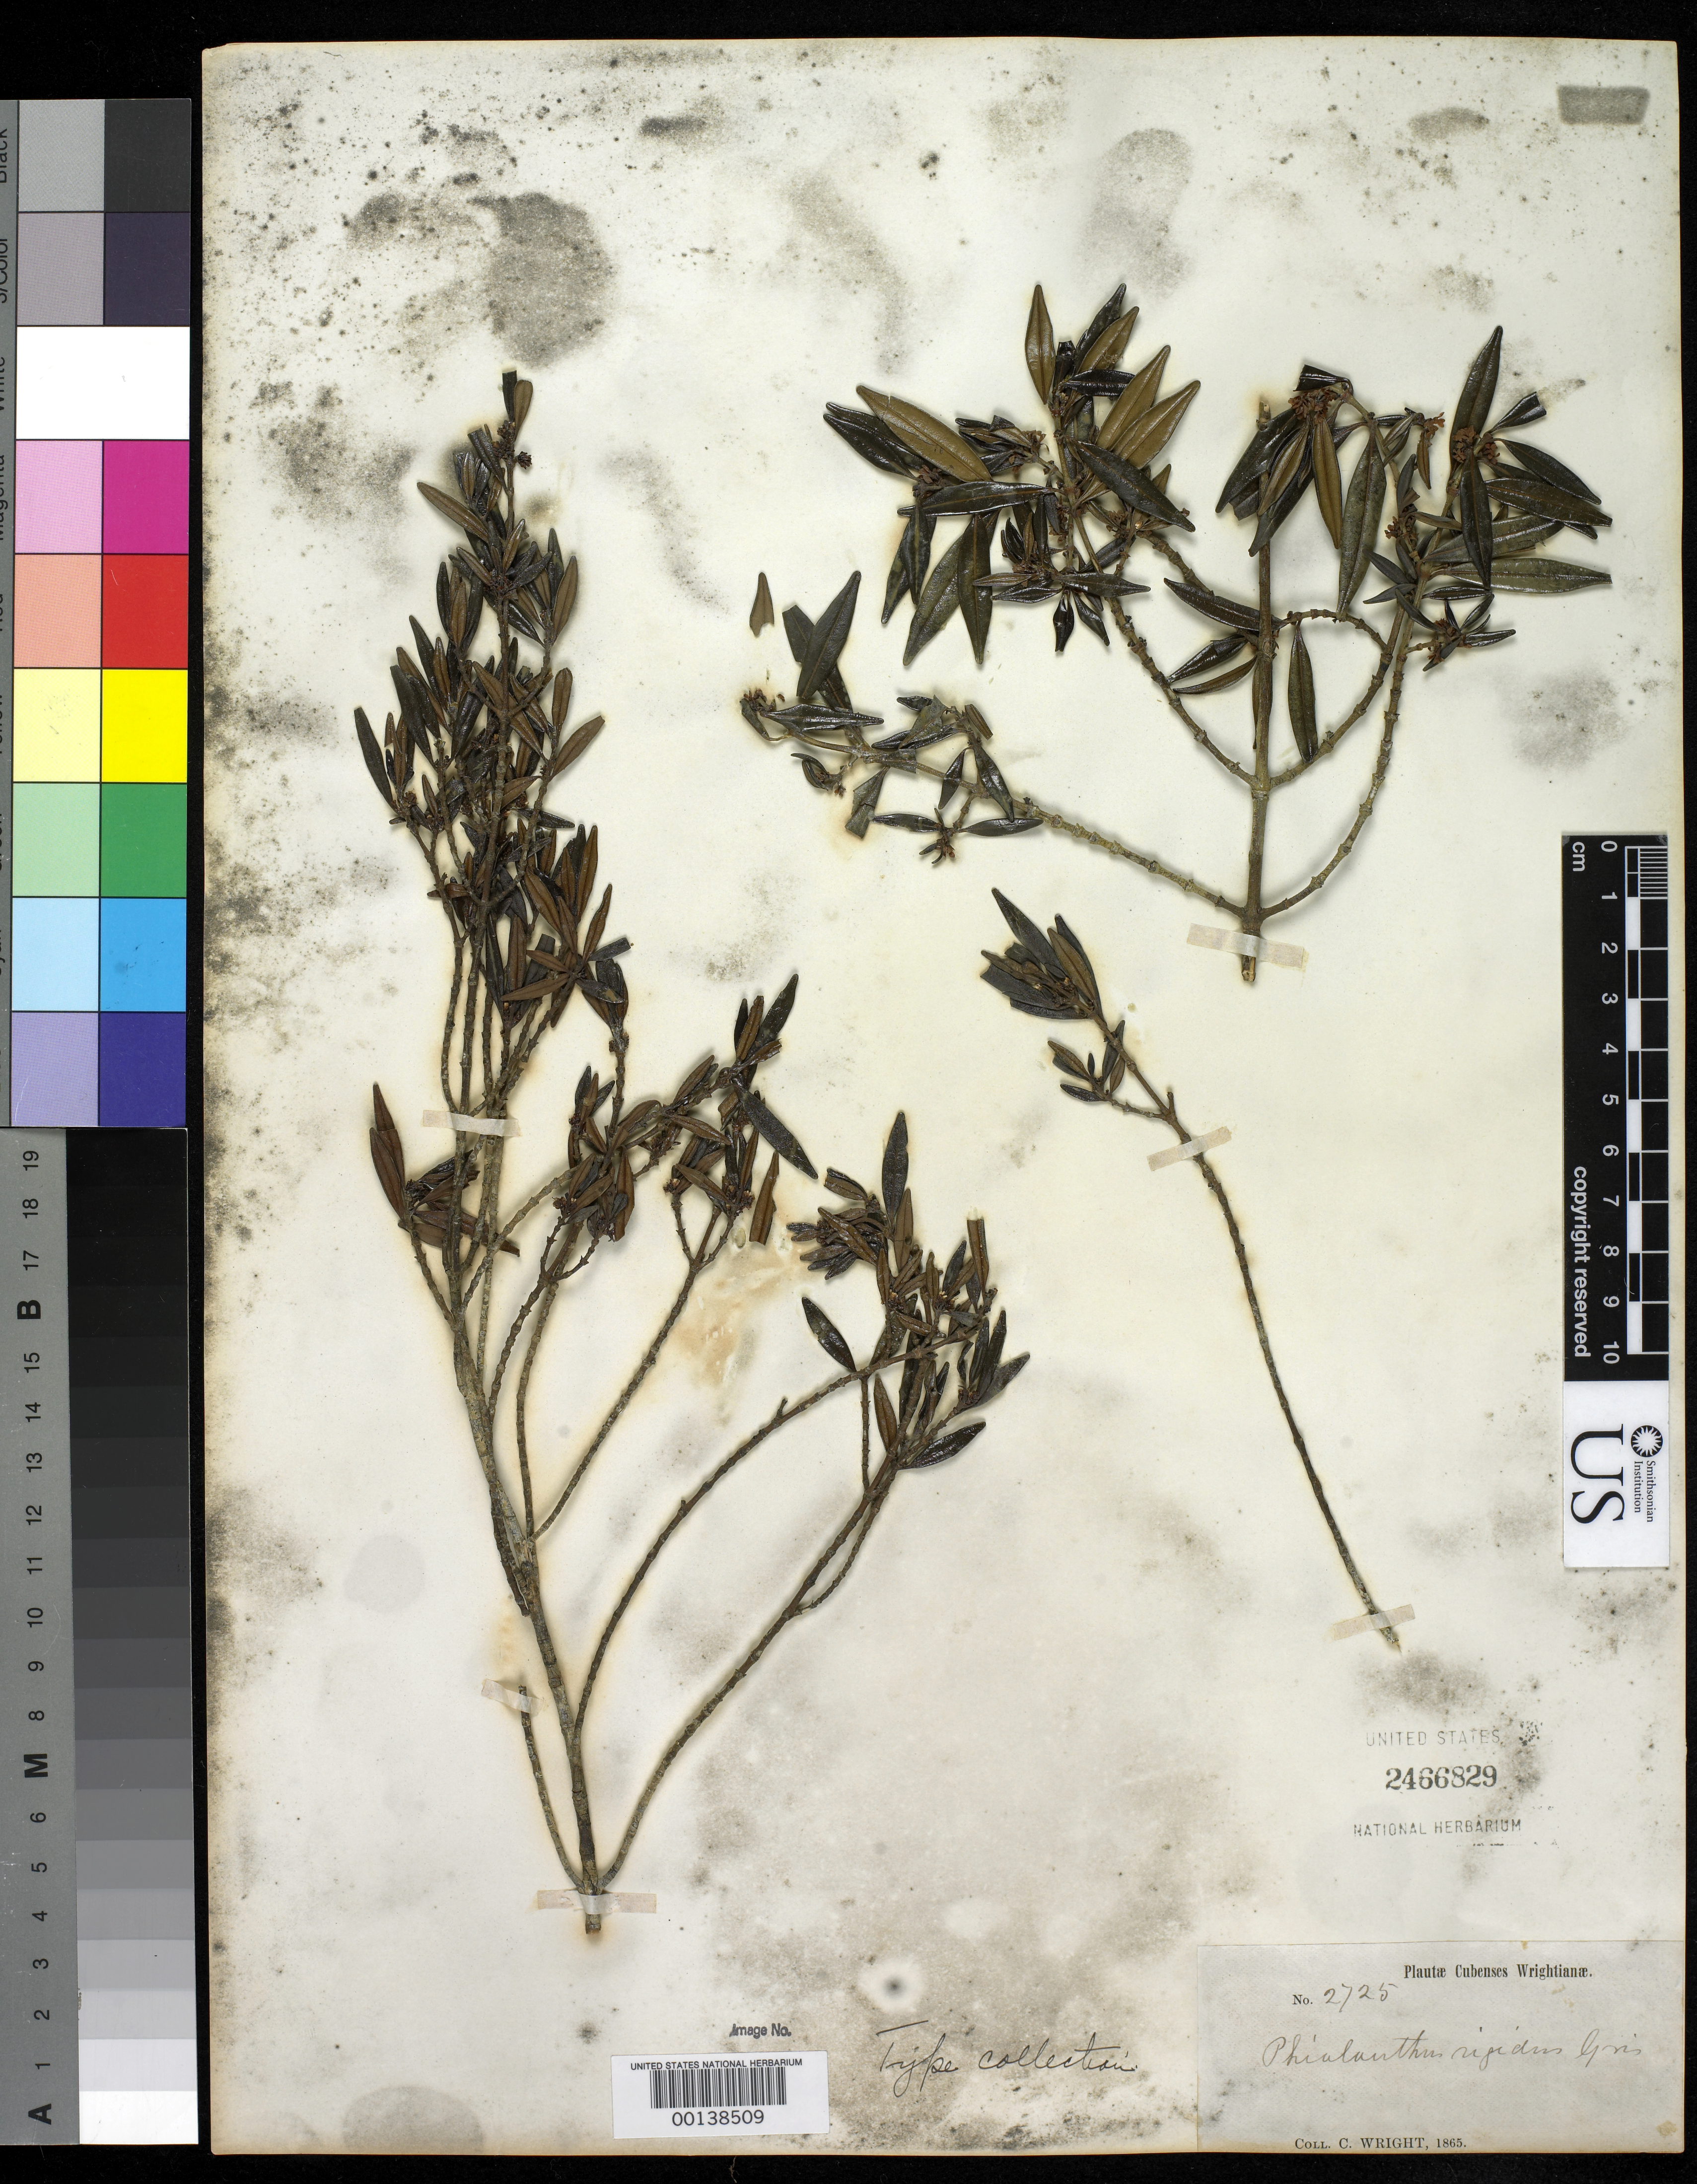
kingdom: Plantae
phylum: Tracheophyta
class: Magnoliopsida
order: Gentianales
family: Rubiaceae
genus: Phialanthus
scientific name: Phialanthus rigidus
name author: Griseb.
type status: Isotype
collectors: C. Wright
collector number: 2725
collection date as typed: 1865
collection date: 1865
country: Cuba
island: Greater Antilles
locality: San Marcos.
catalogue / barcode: US 2466829